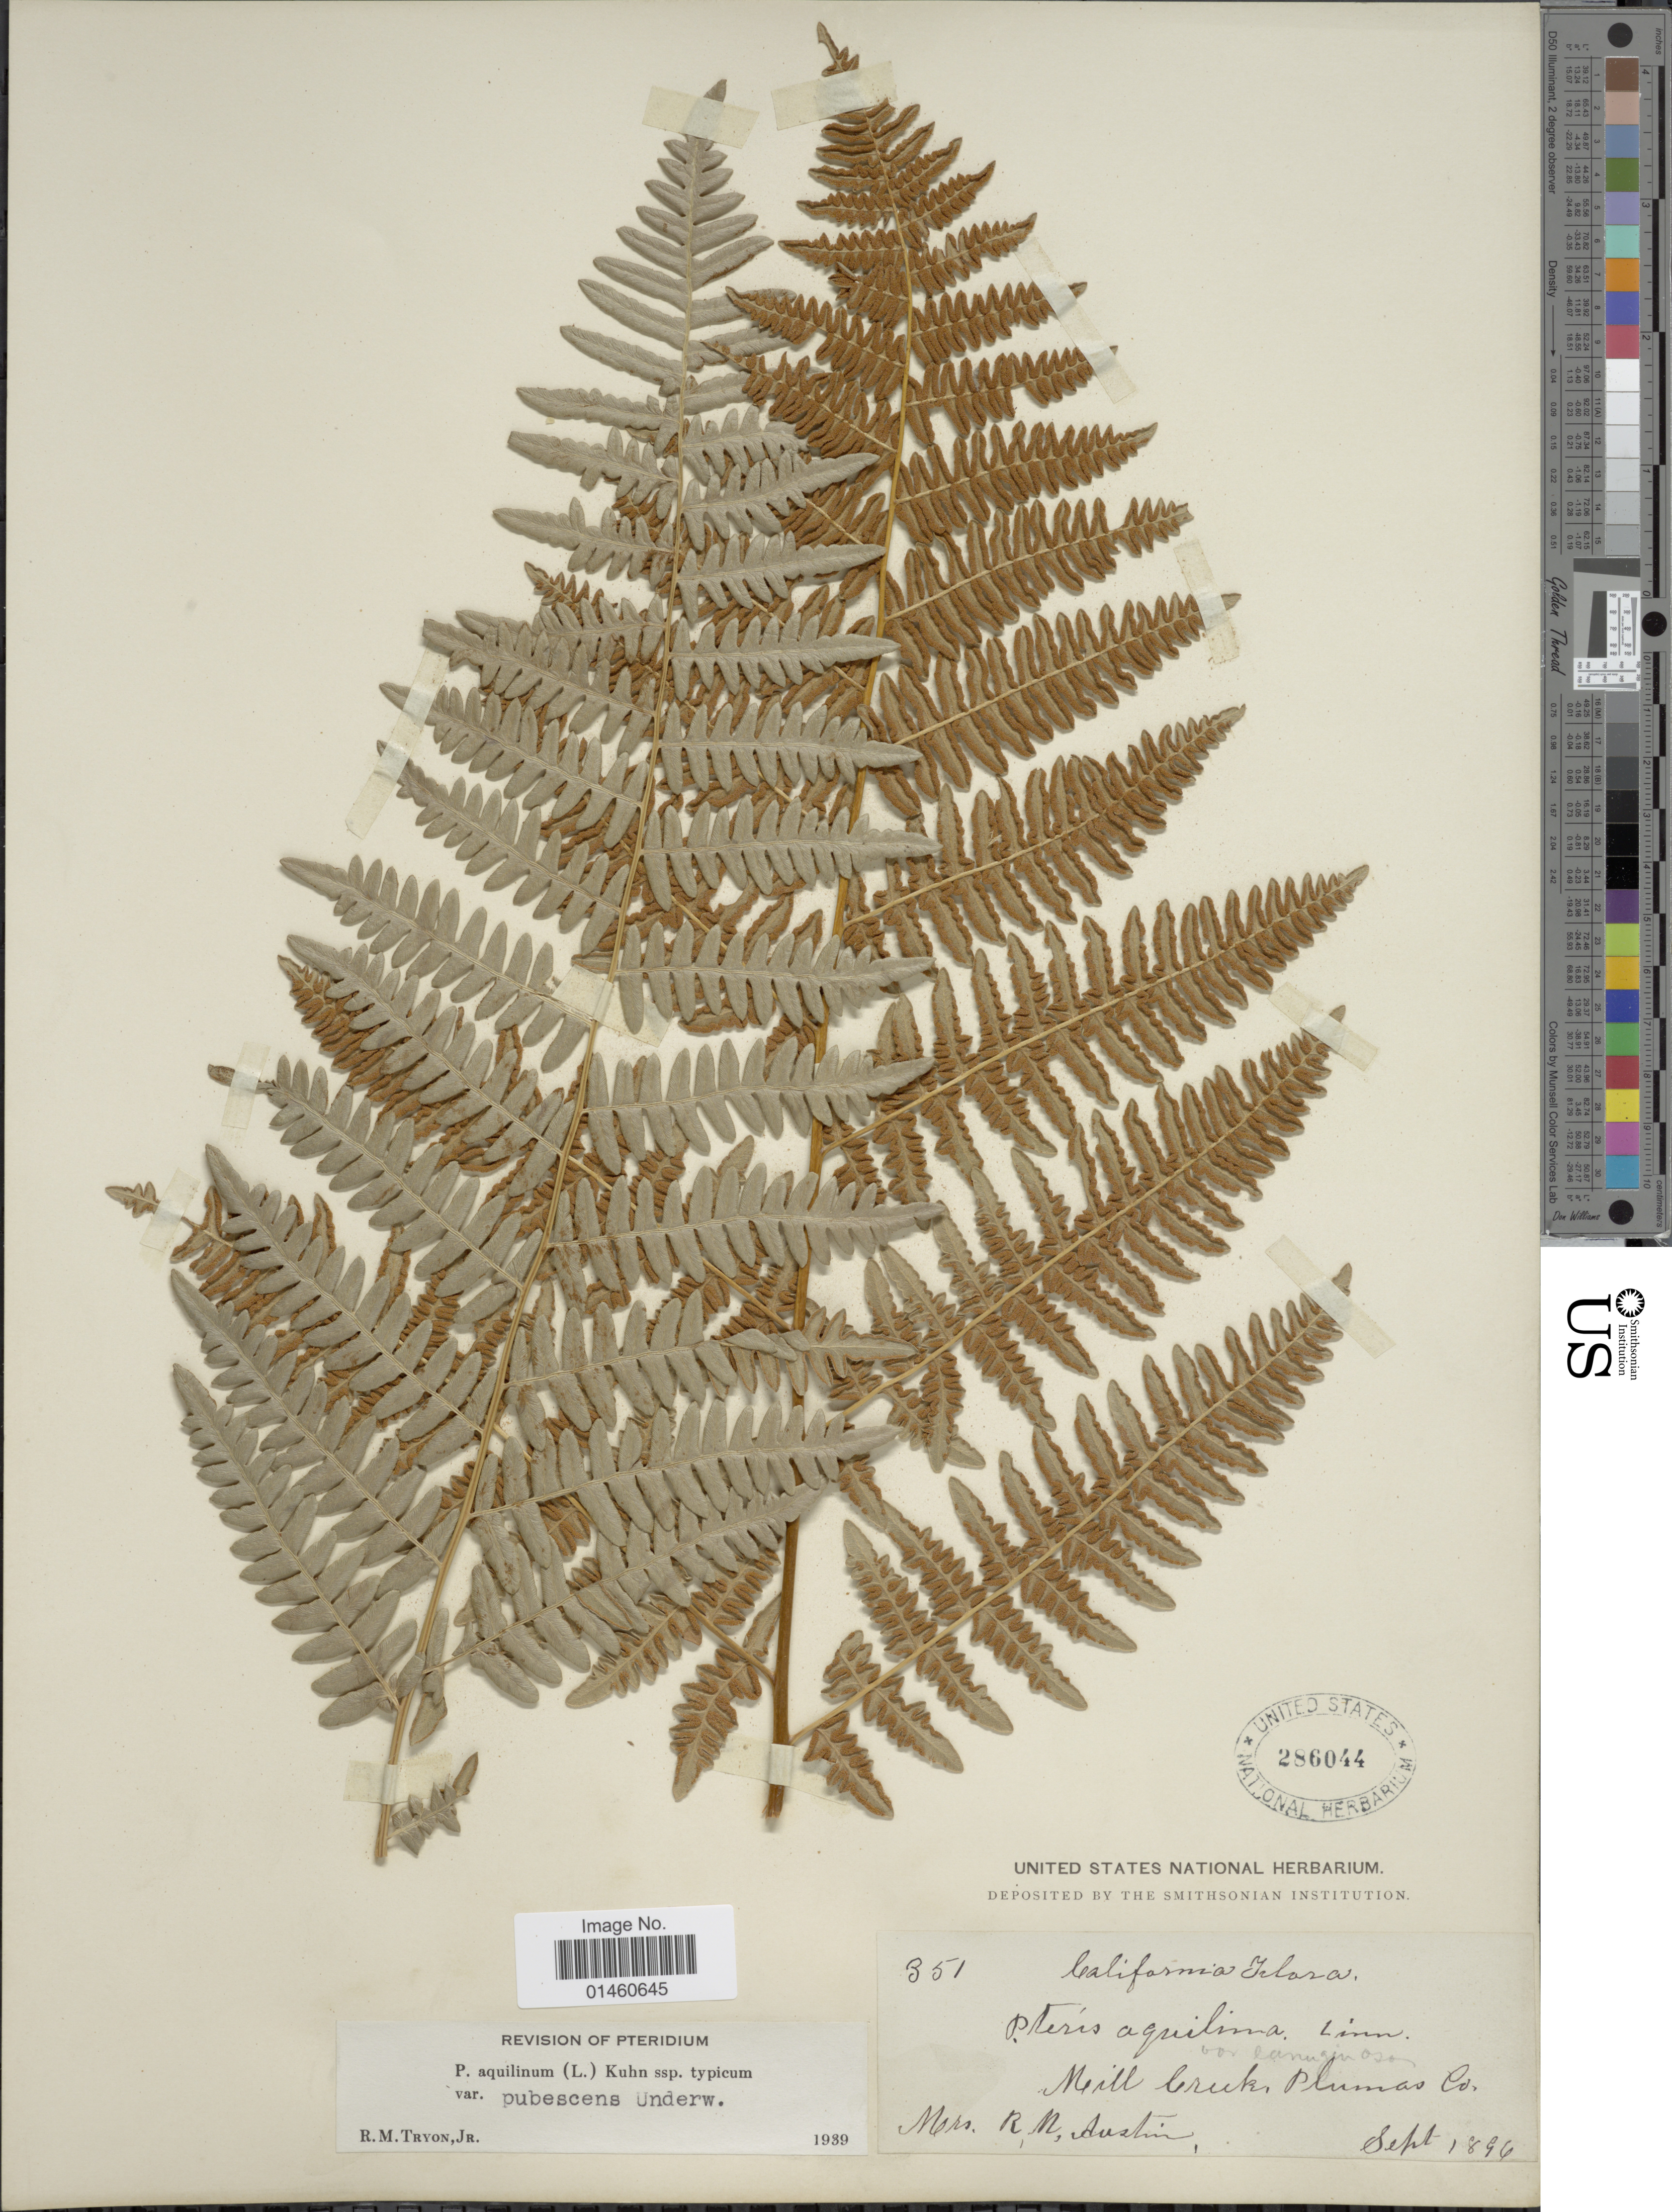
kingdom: Plantae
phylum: Tracheophyta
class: Polypodiopsida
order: Polypodiales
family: Dennstaedtiaceae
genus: Pteridium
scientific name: Pteridium pubescens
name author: (Underw.) Christenh.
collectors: R. Austin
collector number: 351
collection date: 1896-09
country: United States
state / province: California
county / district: Plumas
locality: Mill Creek, Plumas Co.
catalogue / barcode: US 286044